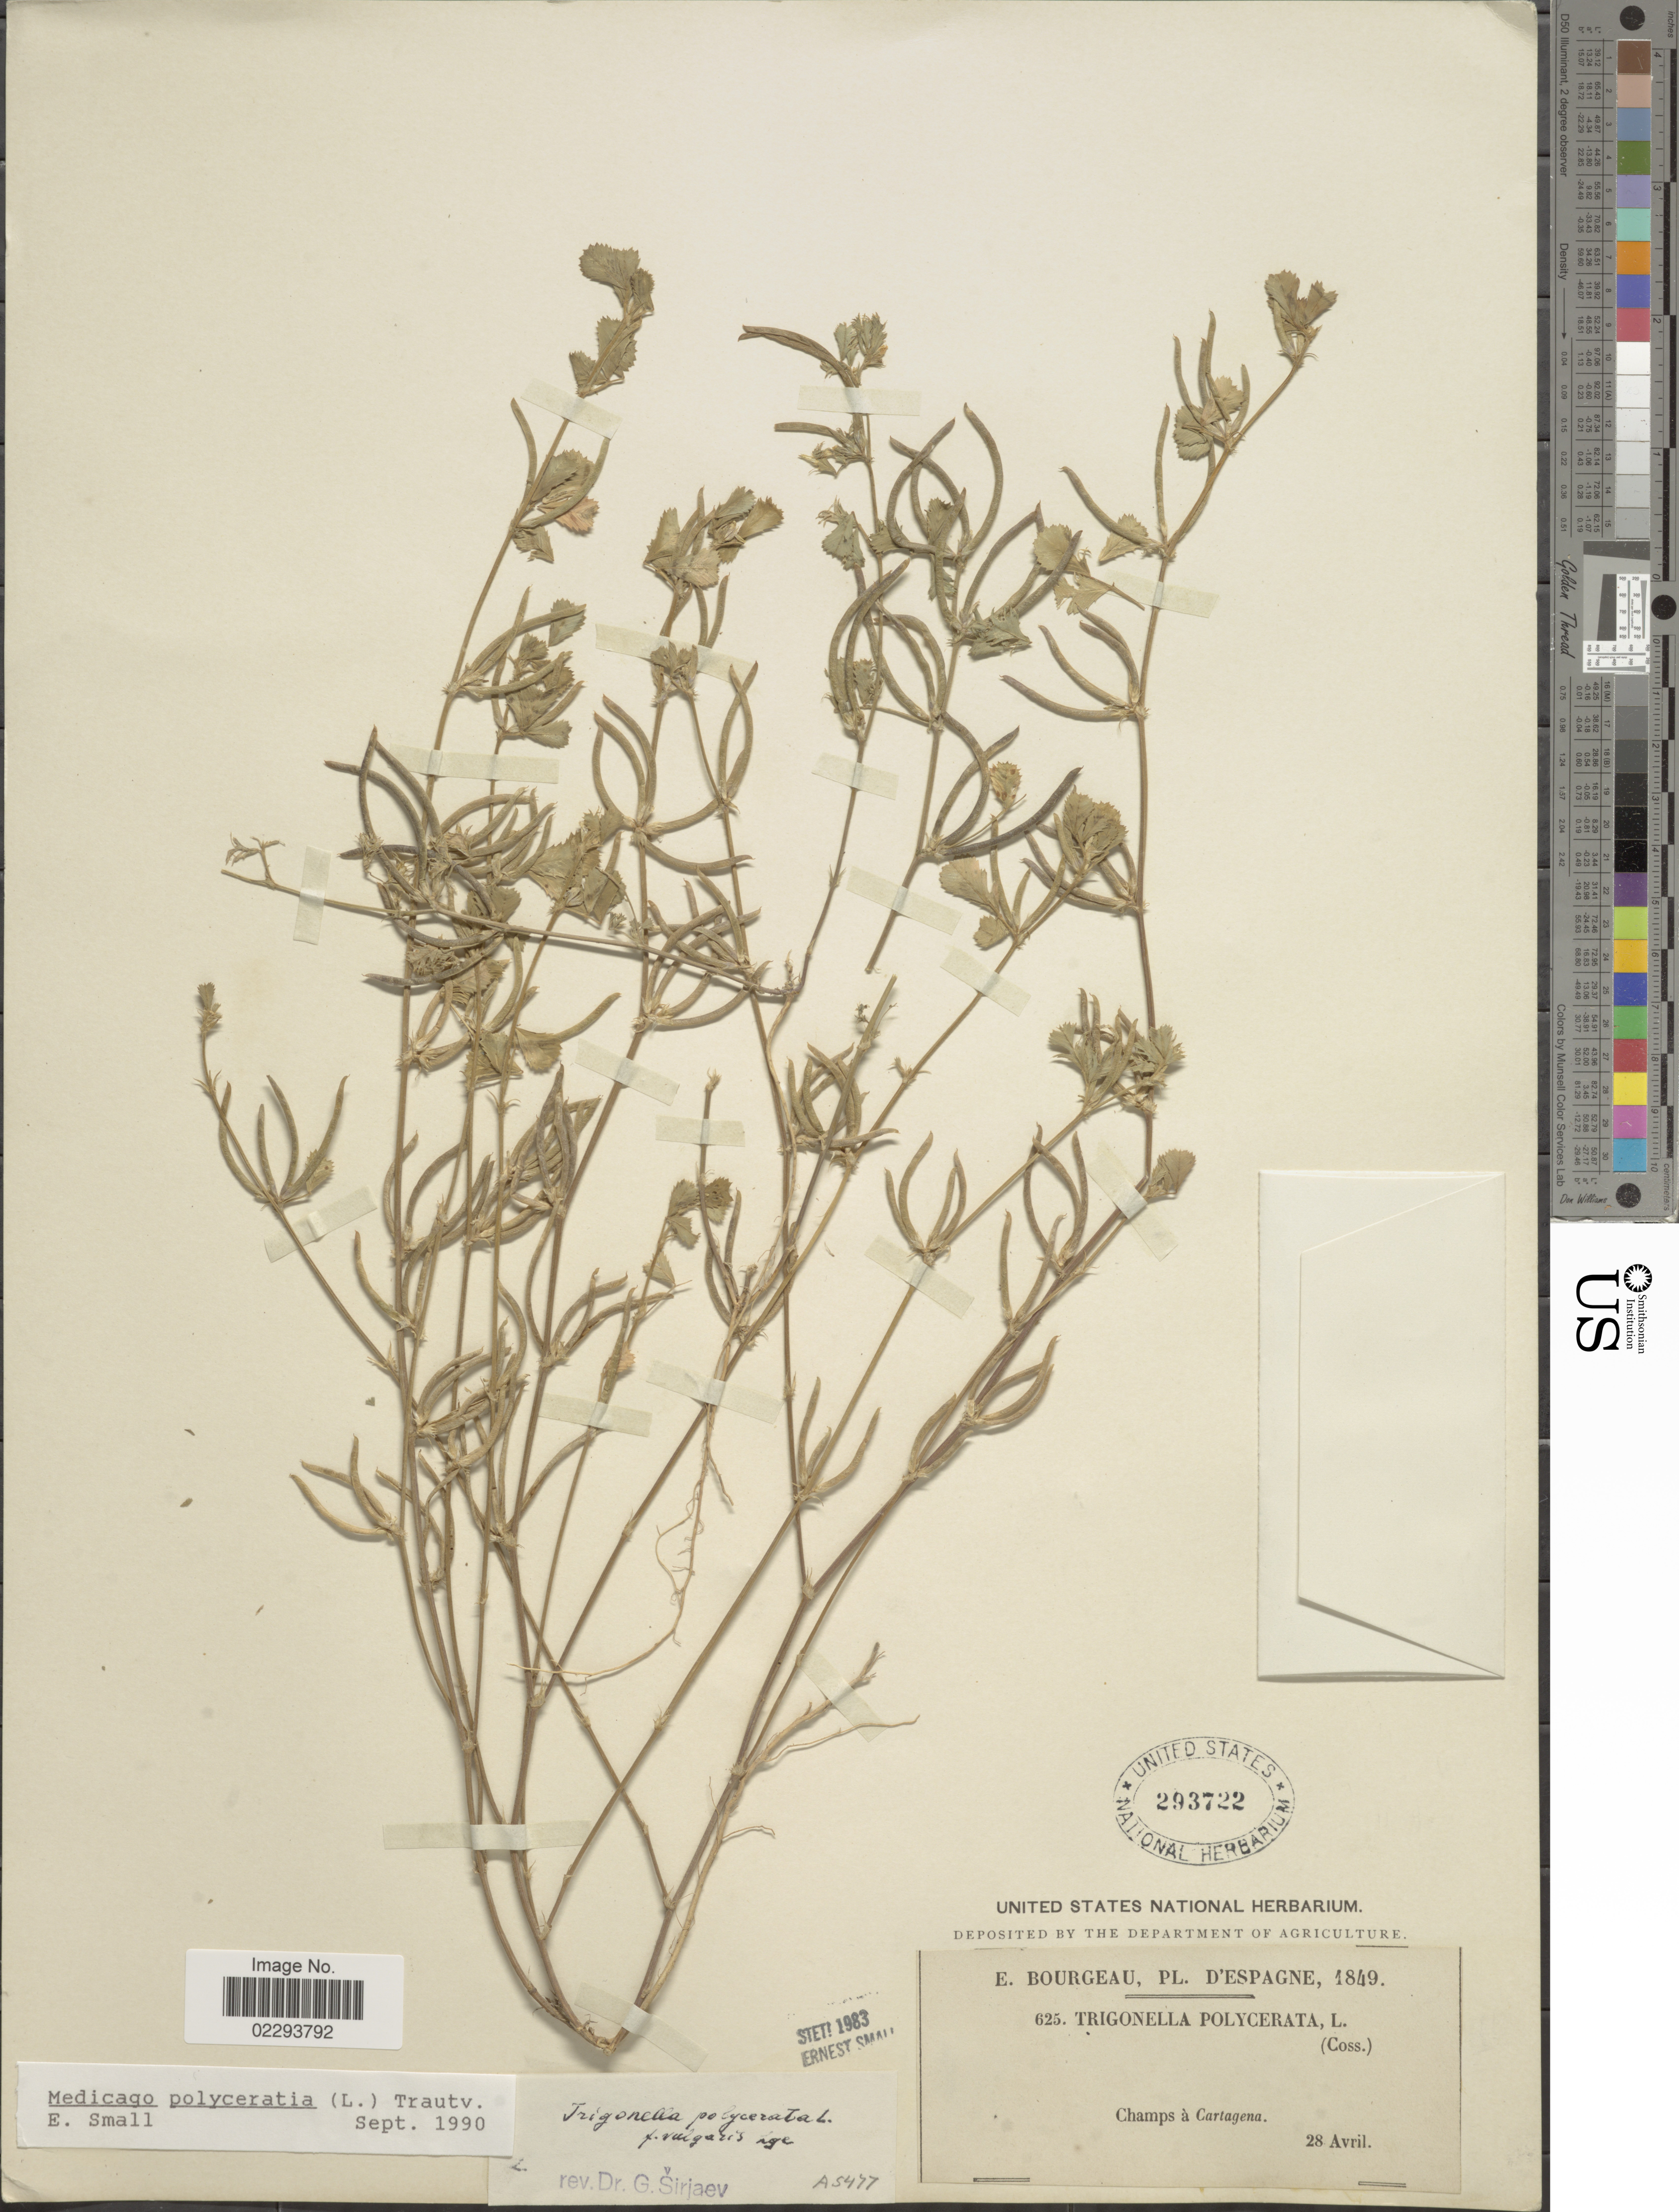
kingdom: Plantae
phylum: Tracheophyta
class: Magnoliopsida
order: Fabales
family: Fabaceae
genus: Medicago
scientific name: Medicago polyceratia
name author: (L.) Trautv.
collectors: E. Bourgeau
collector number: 625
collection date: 1849-04-28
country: Spain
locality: D'Espagne, Champs a Cartagena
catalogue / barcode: US 293722